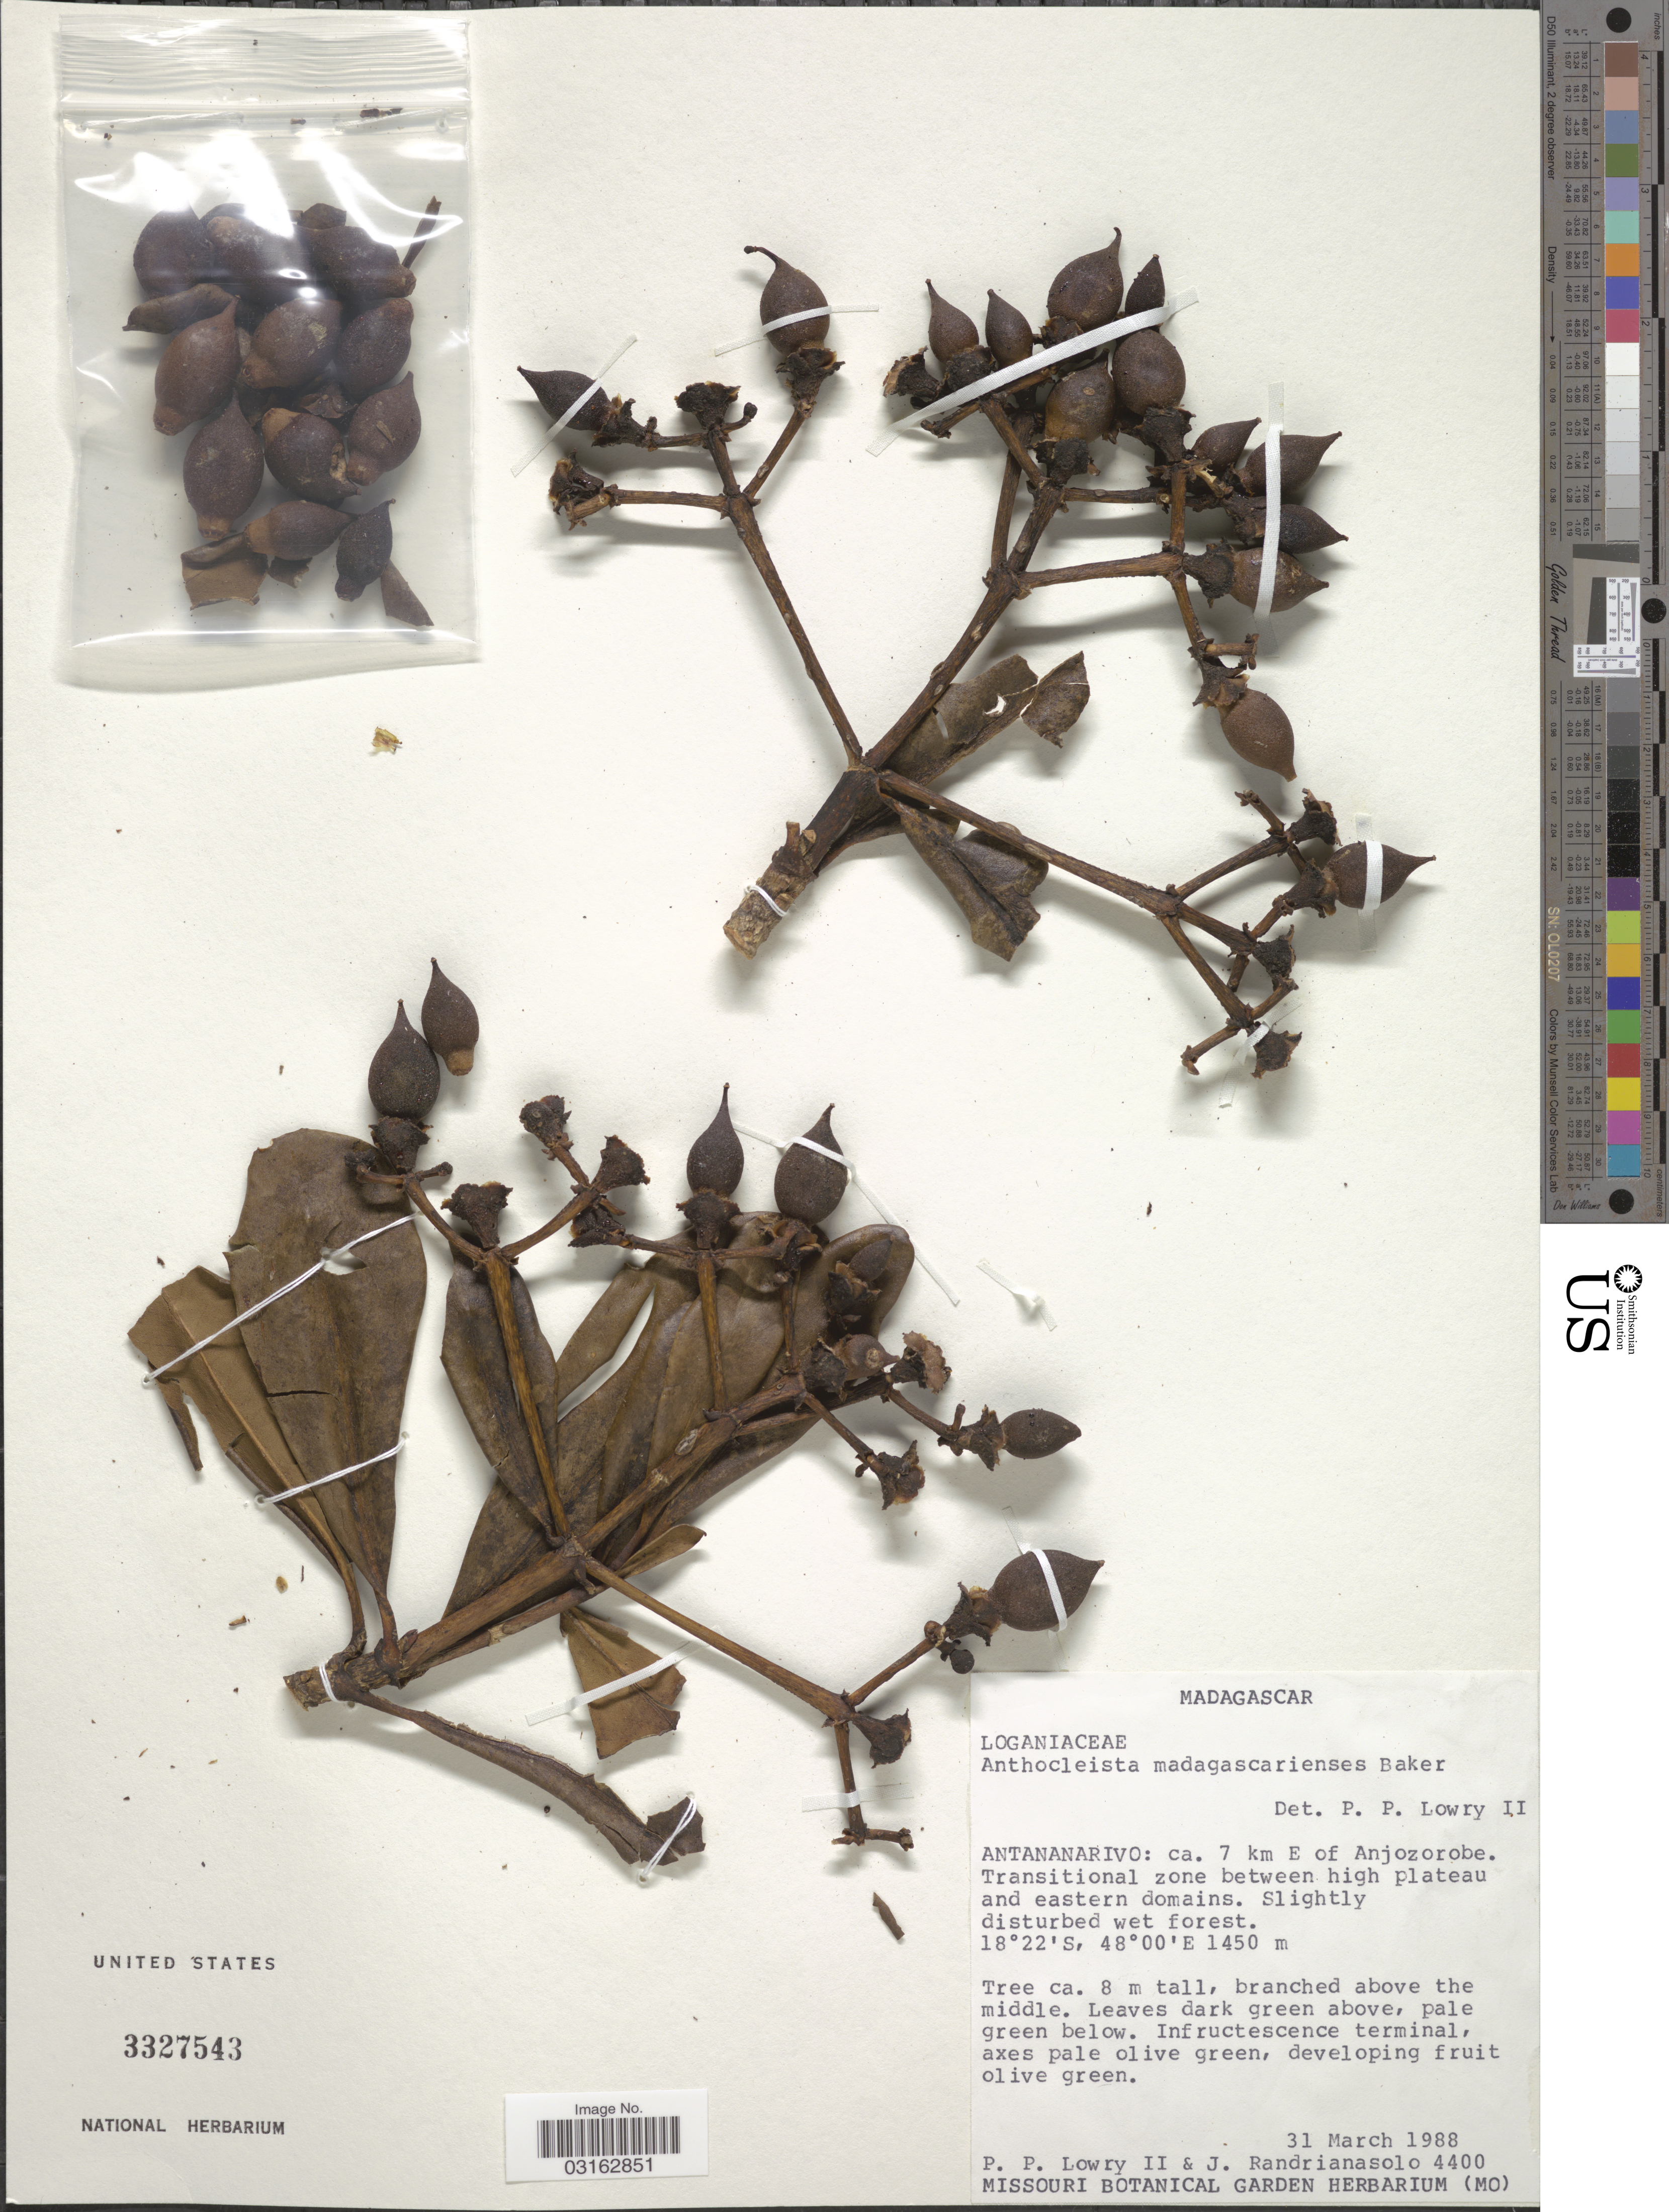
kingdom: Plantae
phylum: Tracheophyta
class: Magnoliopsida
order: Gentianales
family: Gentianaceae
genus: Anthocleista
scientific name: Anthocleista madagascariensis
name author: Baker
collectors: P. P. Lowry & J. Randrianasolo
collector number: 4400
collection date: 1988-03-31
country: Madagascar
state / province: Analamanga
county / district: Anjozorobe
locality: Ca. 7 km E of Anjozorobe. Transitional zone between high plateau and eastern domains.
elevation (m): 1450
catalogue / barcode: US 3327543